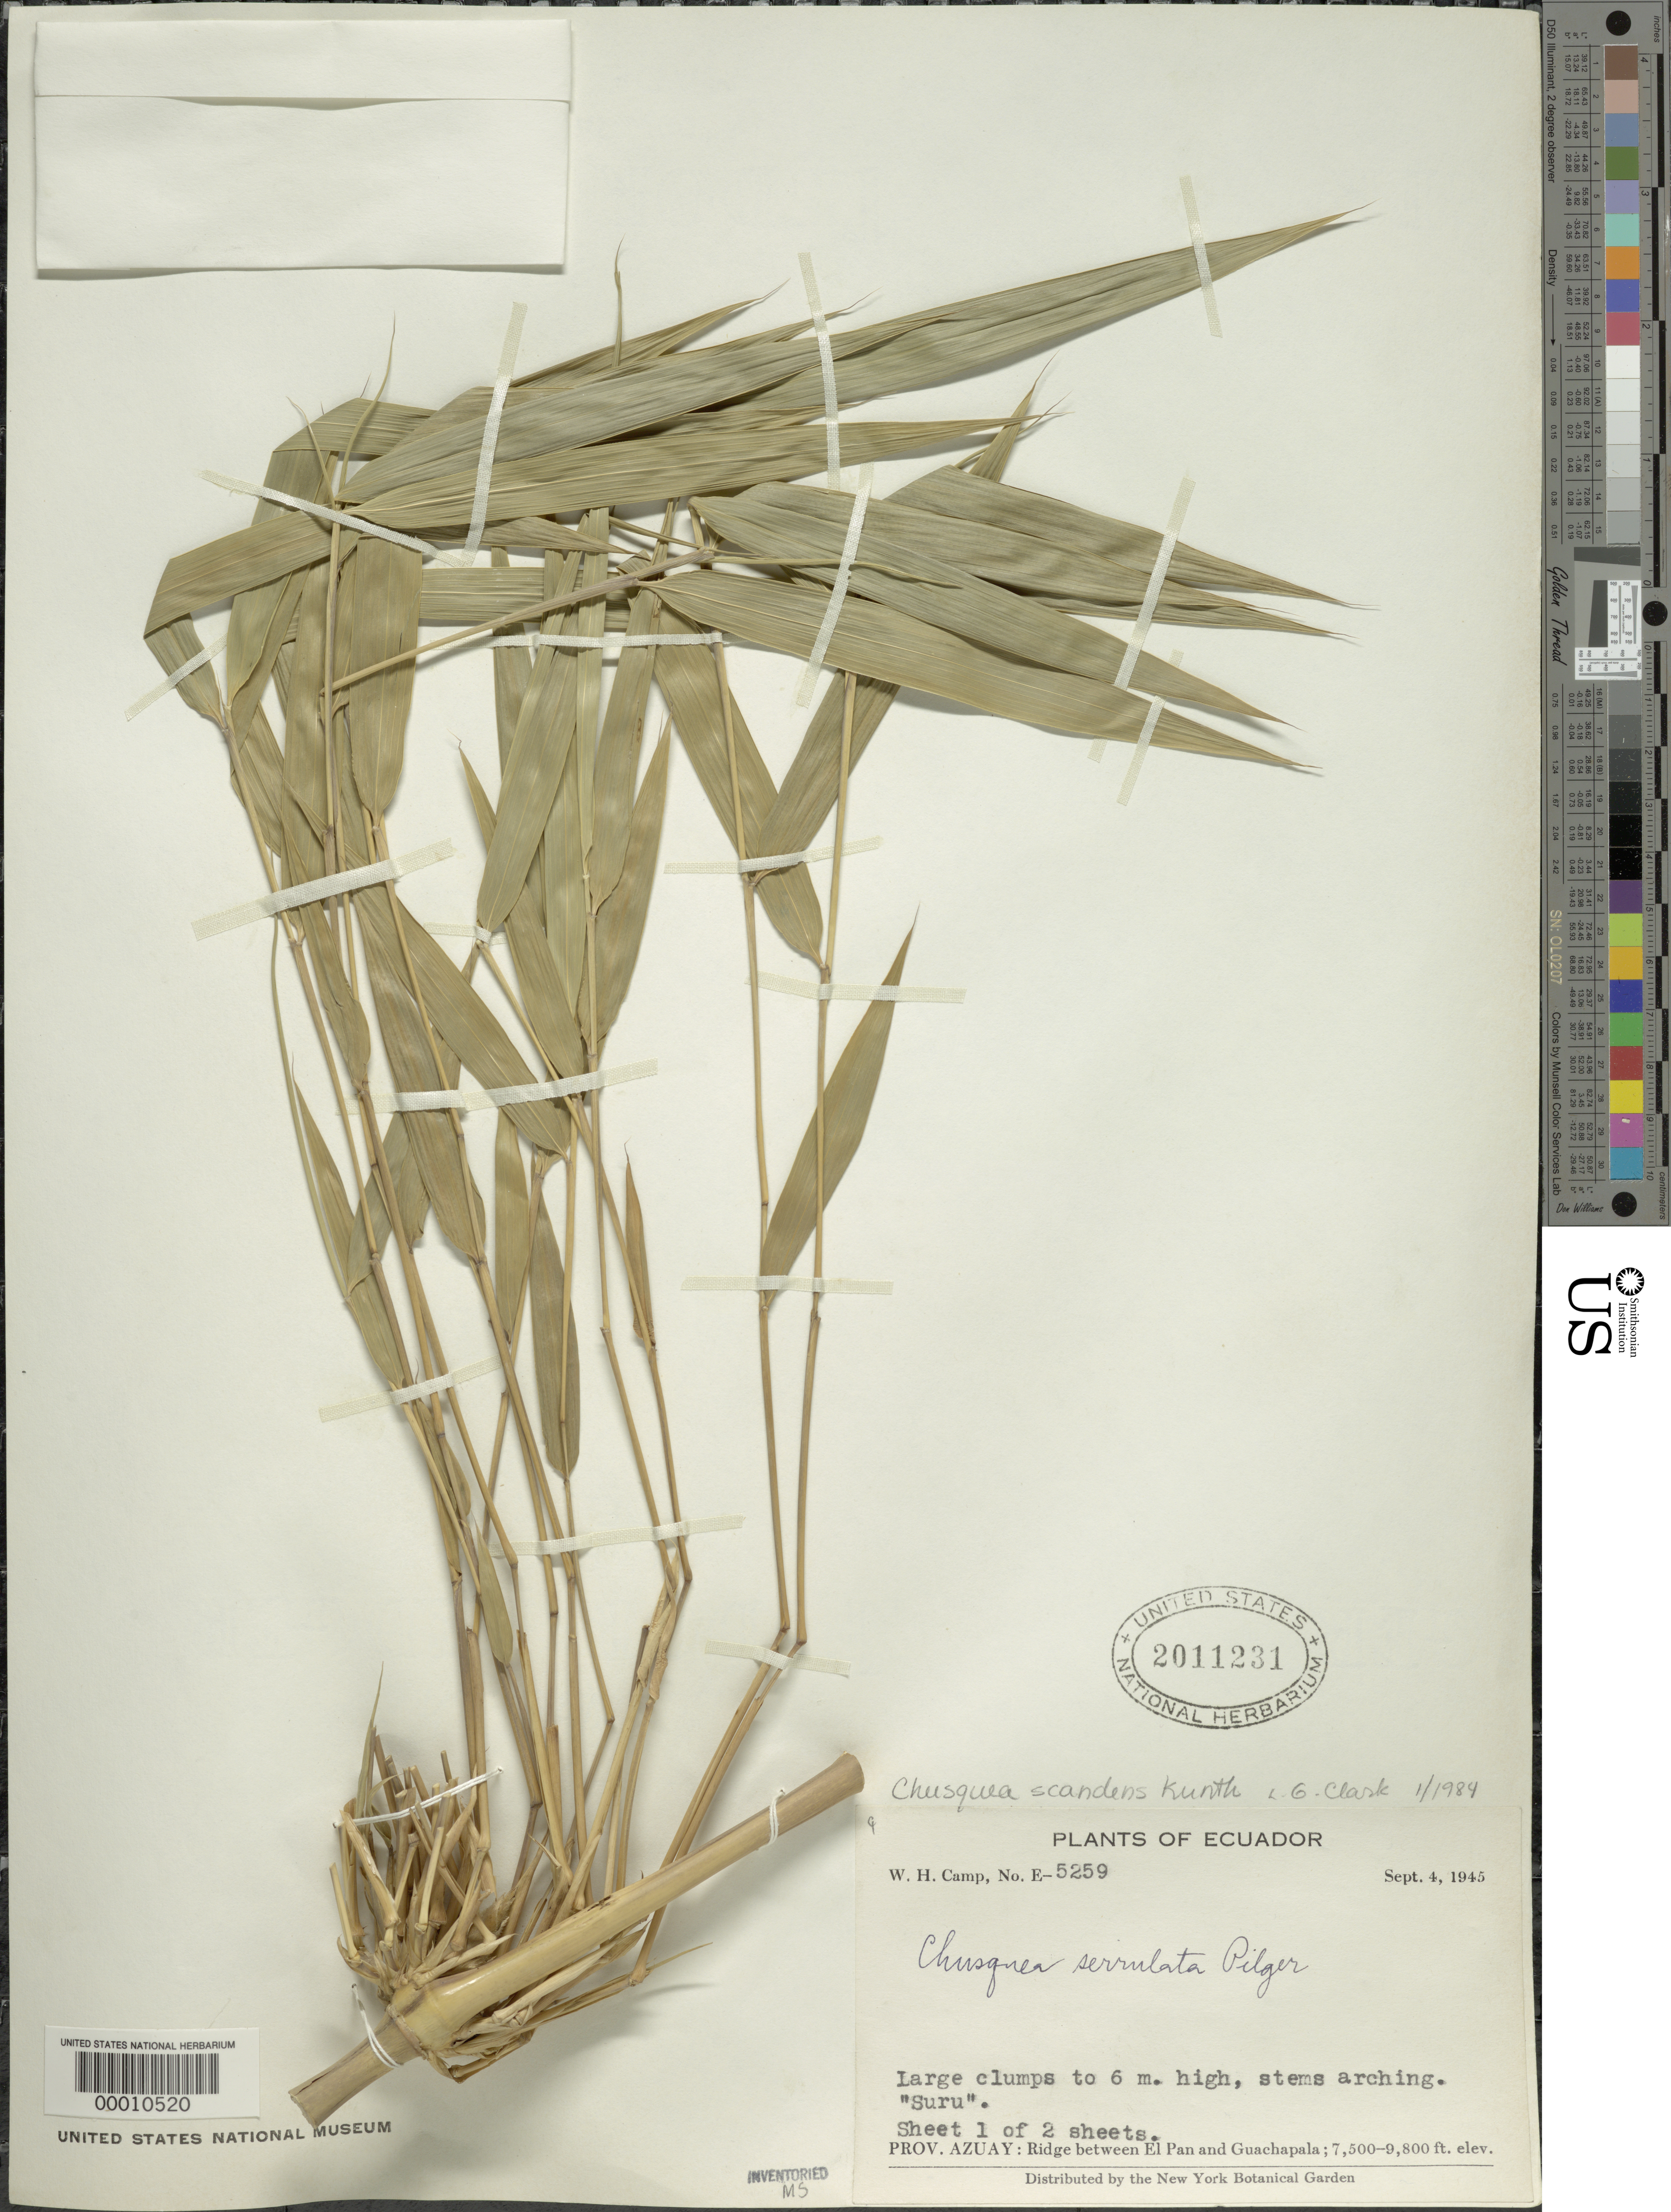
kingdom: Plantae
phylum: Tracheophyta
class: Liliopsida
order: Poales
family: Poaceae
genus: Chusquea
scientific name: Chusquea scandens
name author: Kunth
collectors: W. H. Camp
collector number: E-5259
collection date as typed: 04 Sep 1945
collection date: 1945-09-04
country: Ecuador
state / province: Azuay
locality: El Pan, Guachapala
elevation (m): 2288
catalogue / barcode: US 2011231